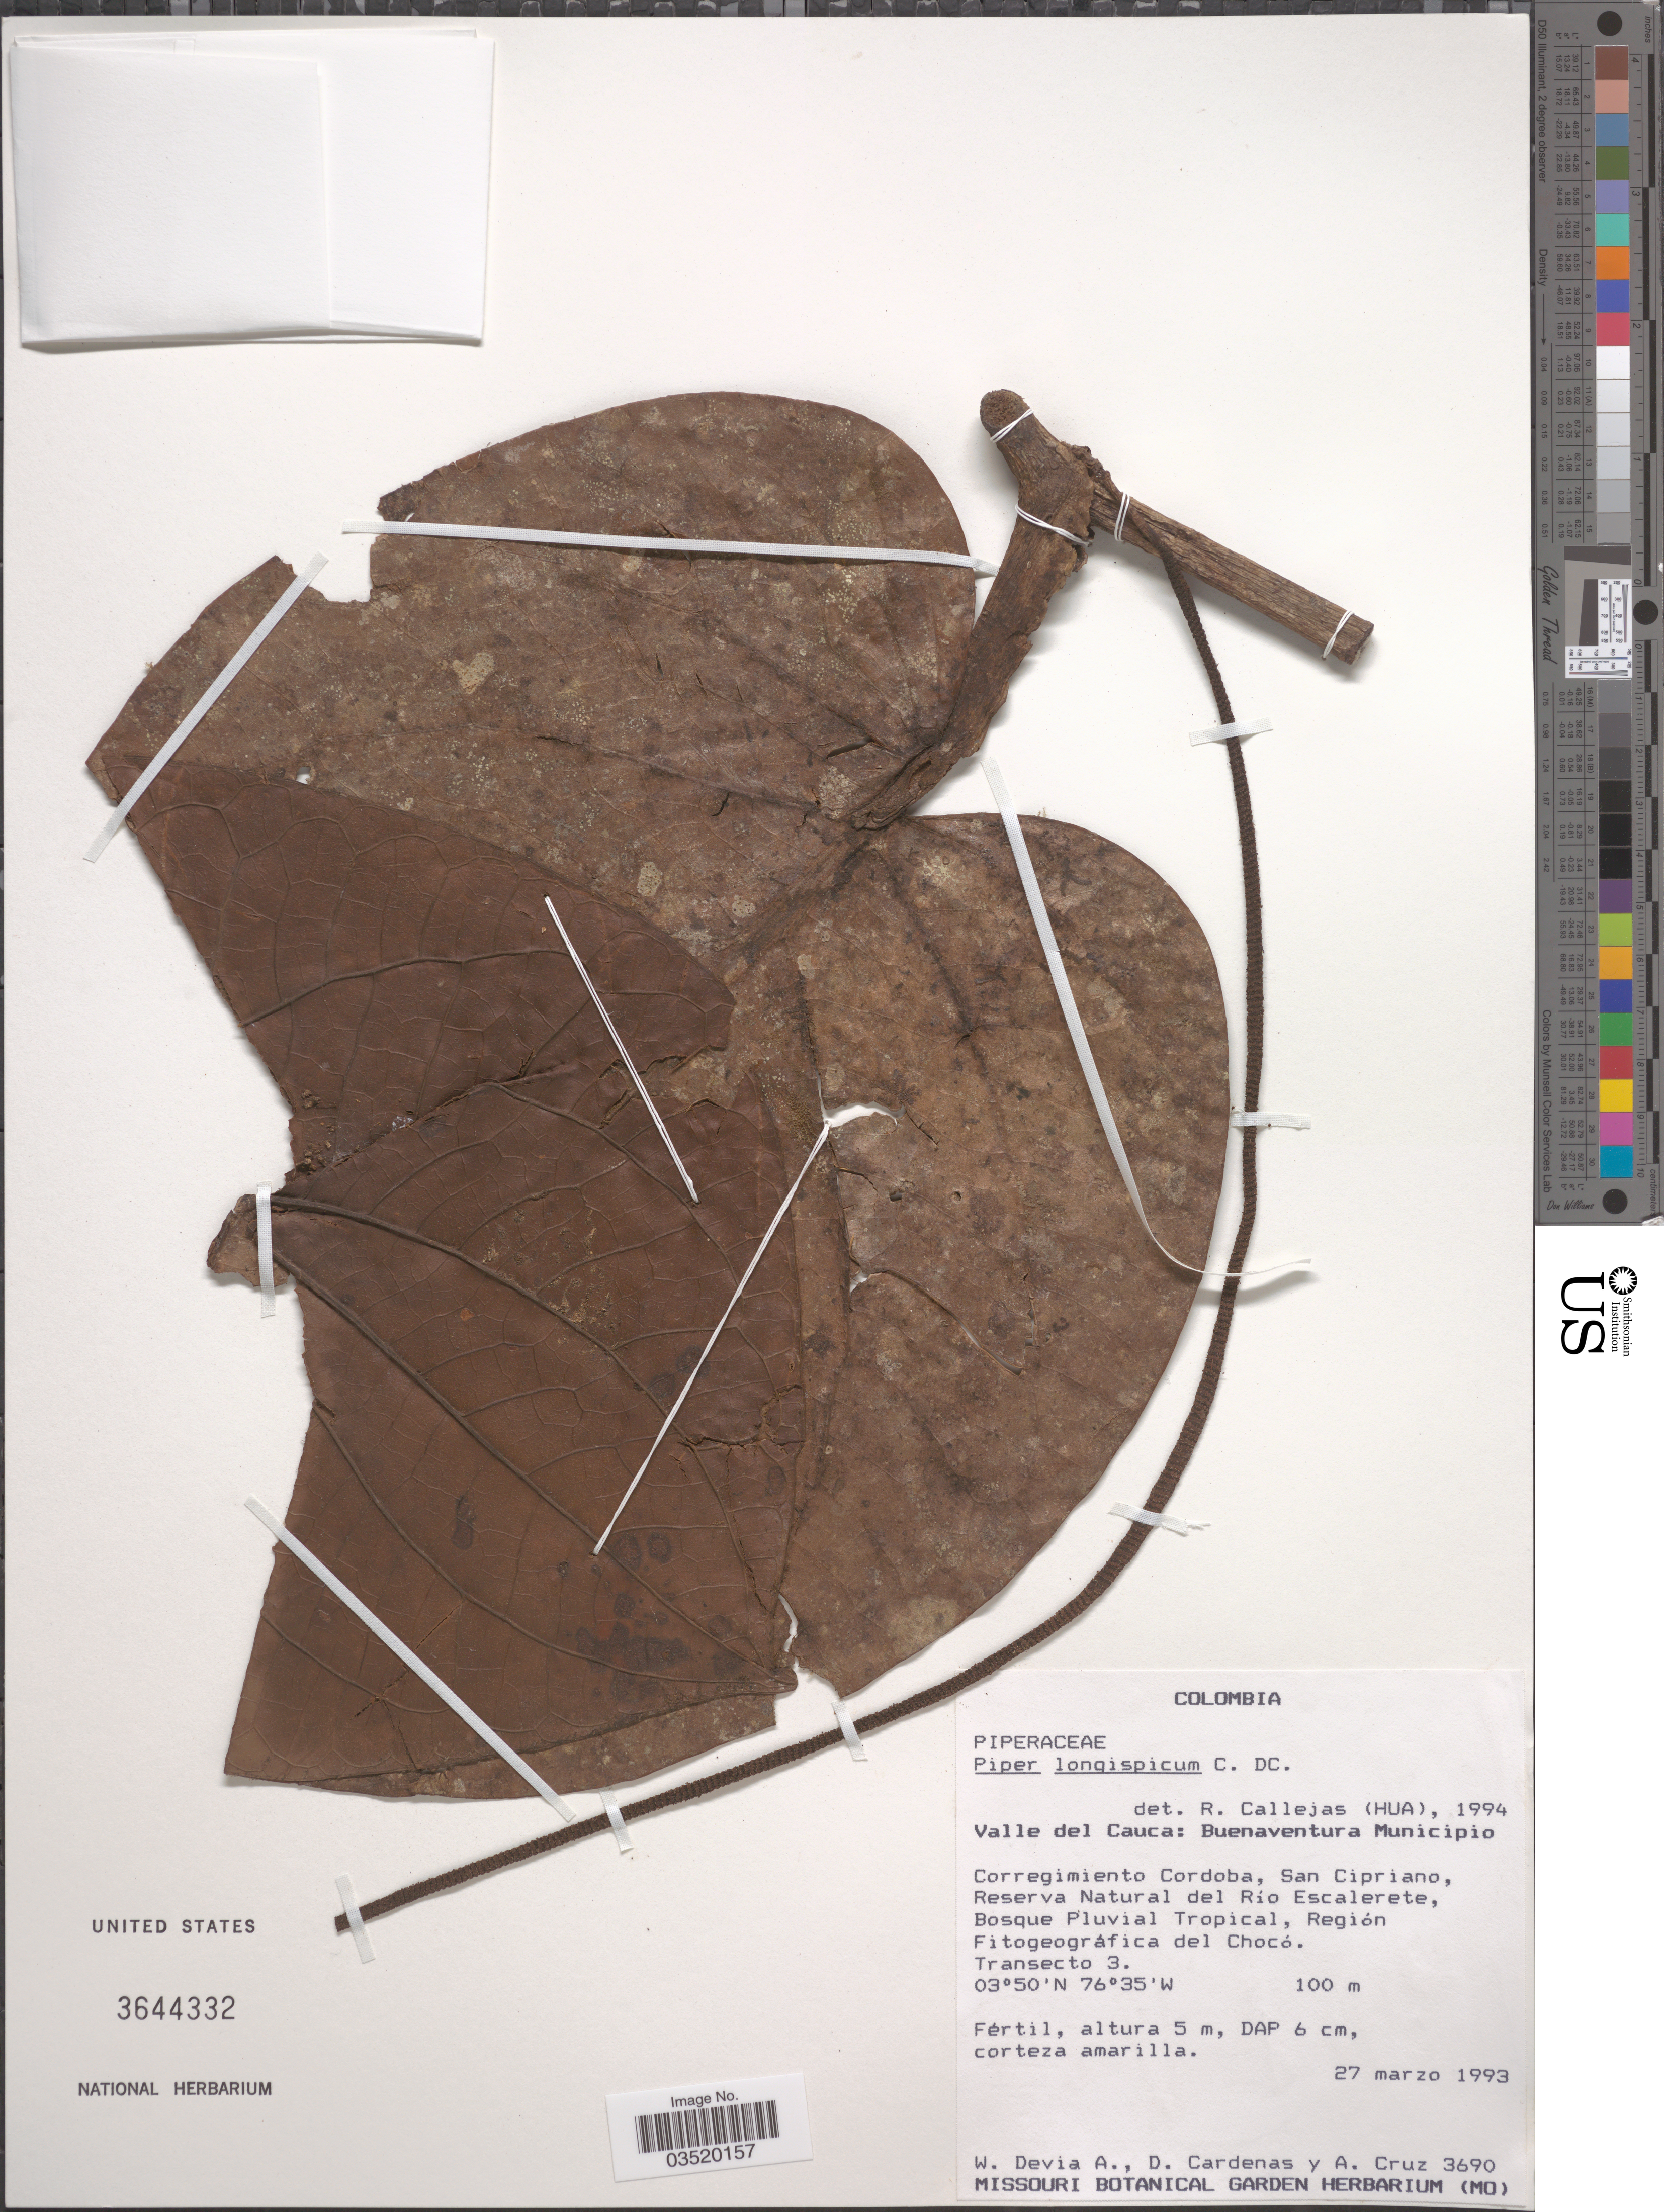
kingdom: Plantae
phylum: Tracheophyta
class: Magnoliopsida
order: Piperales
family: Piperaceae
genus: Piper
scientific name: Piper longispicum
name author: C. DC.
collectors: W. Devia A., D. Cardenas & A. Cruz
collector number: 3690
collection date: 1993-03-27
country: Colombia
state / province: Valle del Cauca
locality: Buenaventura Municipio. Corregimiento Cordoba, San Cipriano, Reserva Natural del Río Escalerete, Bosque Pluvial Tropical, Región Fitogeográfica del Chocó. Transecto 3.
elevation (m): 100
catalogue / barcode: US 3644332